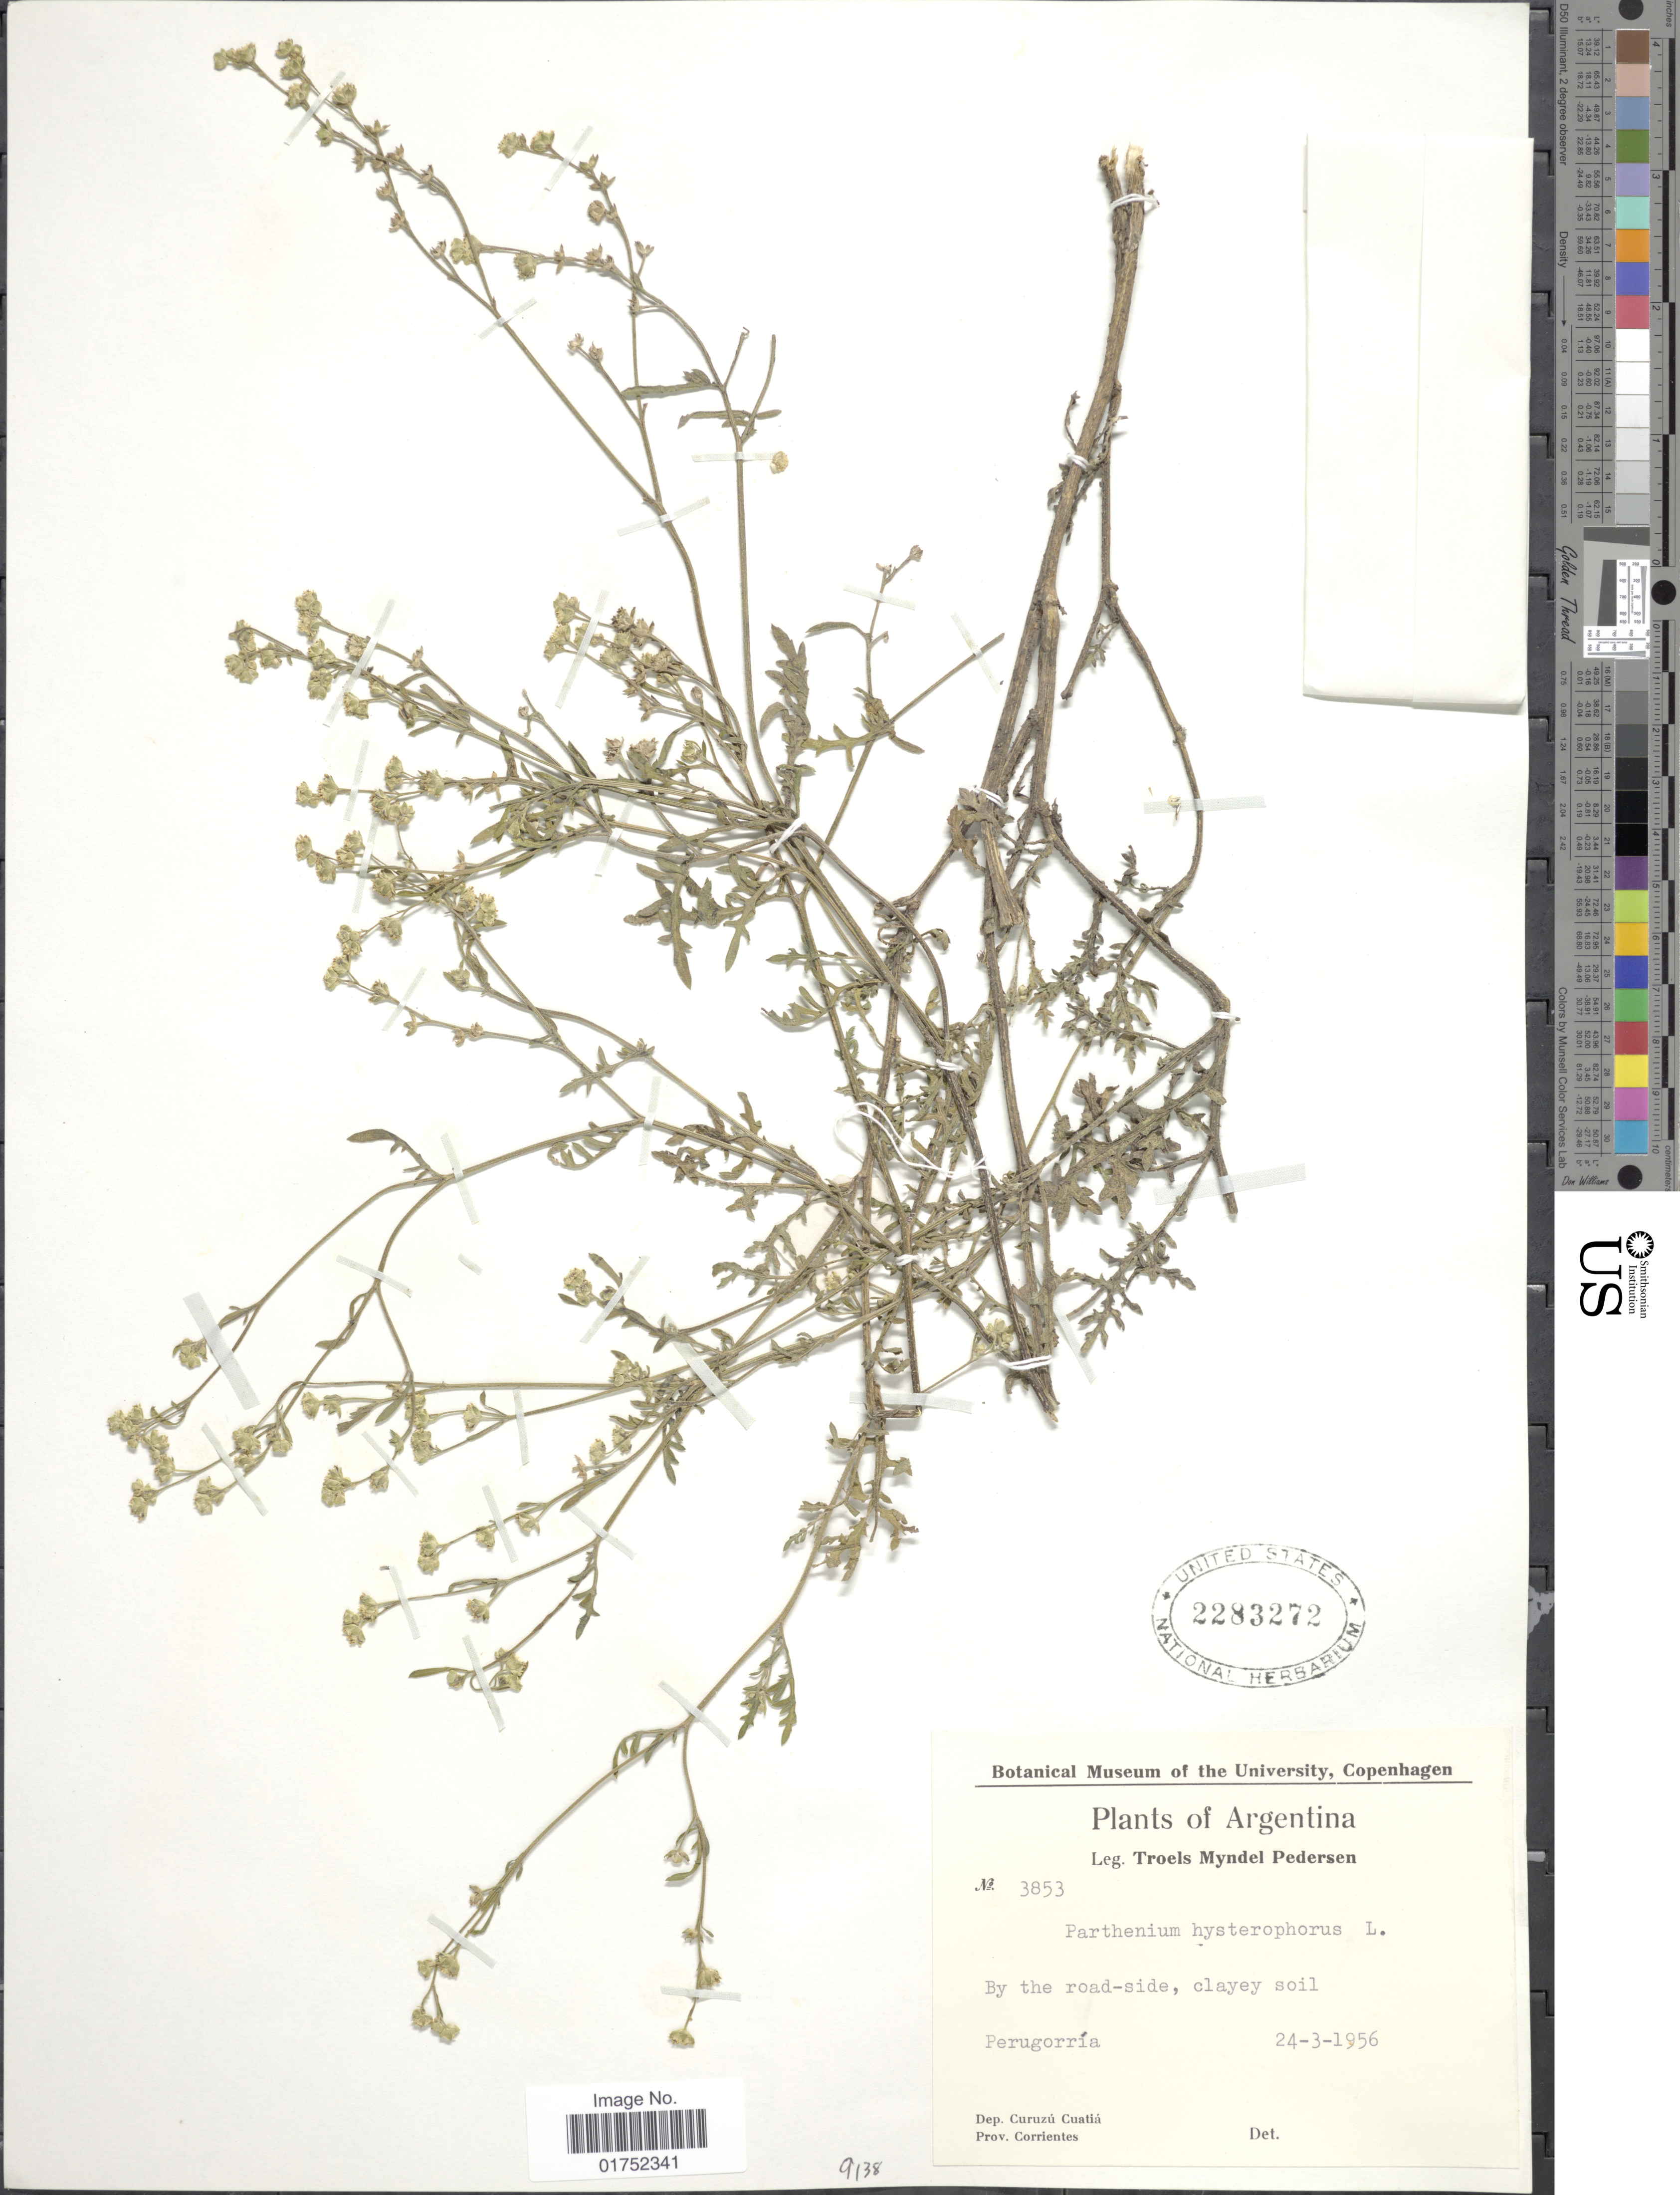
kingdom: Plantae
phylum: Tracheophyta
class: Magnoliopsida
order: Asterales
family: Asteraceae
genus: Parthenium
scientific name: Parthenium hysterophorus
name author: L.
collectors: T. Pederson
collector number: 3853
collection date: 1956-03-24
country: Argentina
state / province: Corrientes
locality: Dep. Curuzu Cuatia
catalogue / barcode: US 2283272